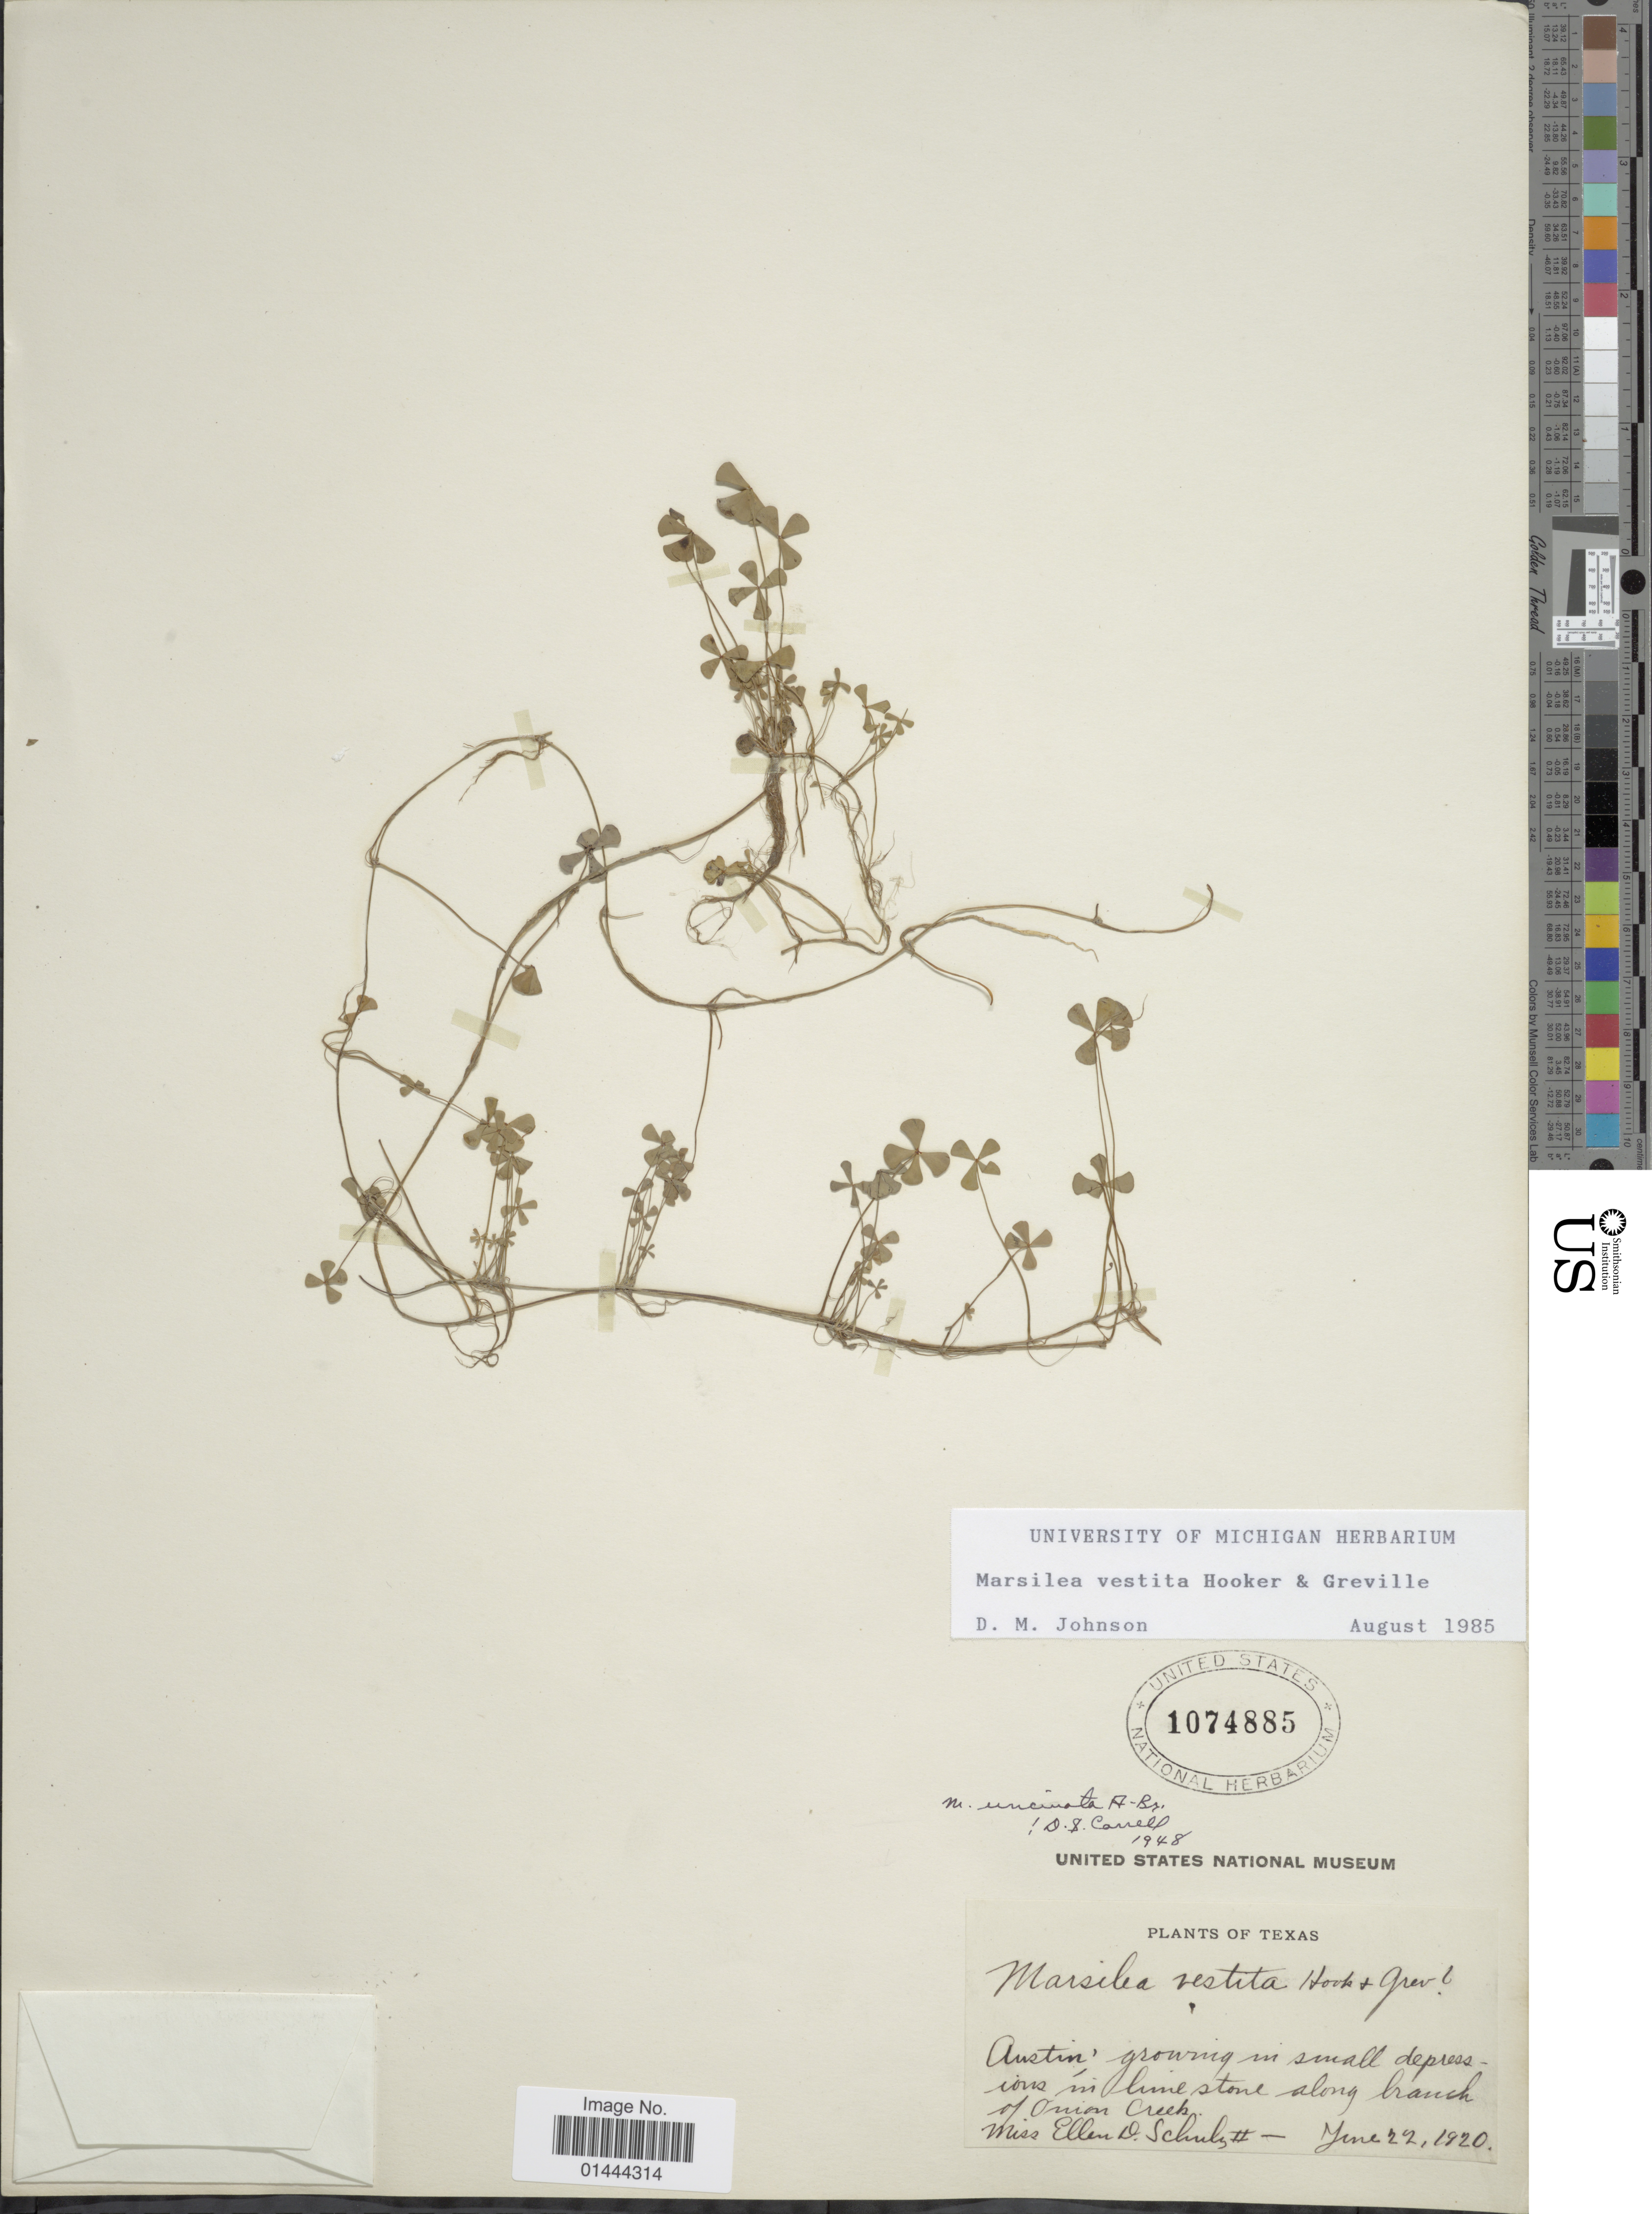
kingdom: Plantae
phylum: Tracheophyta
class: Polypodiopsida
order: Salviniales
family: Marsileaceae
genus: Marsilea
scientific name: Marsilea vestita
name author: Hook. & Grev.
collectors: E. Schultz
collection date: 1920-06-22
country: United States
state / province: Texas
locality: Austin, growing in small depressions in limestone along branch of Onion Creek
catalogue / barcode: US 1074885